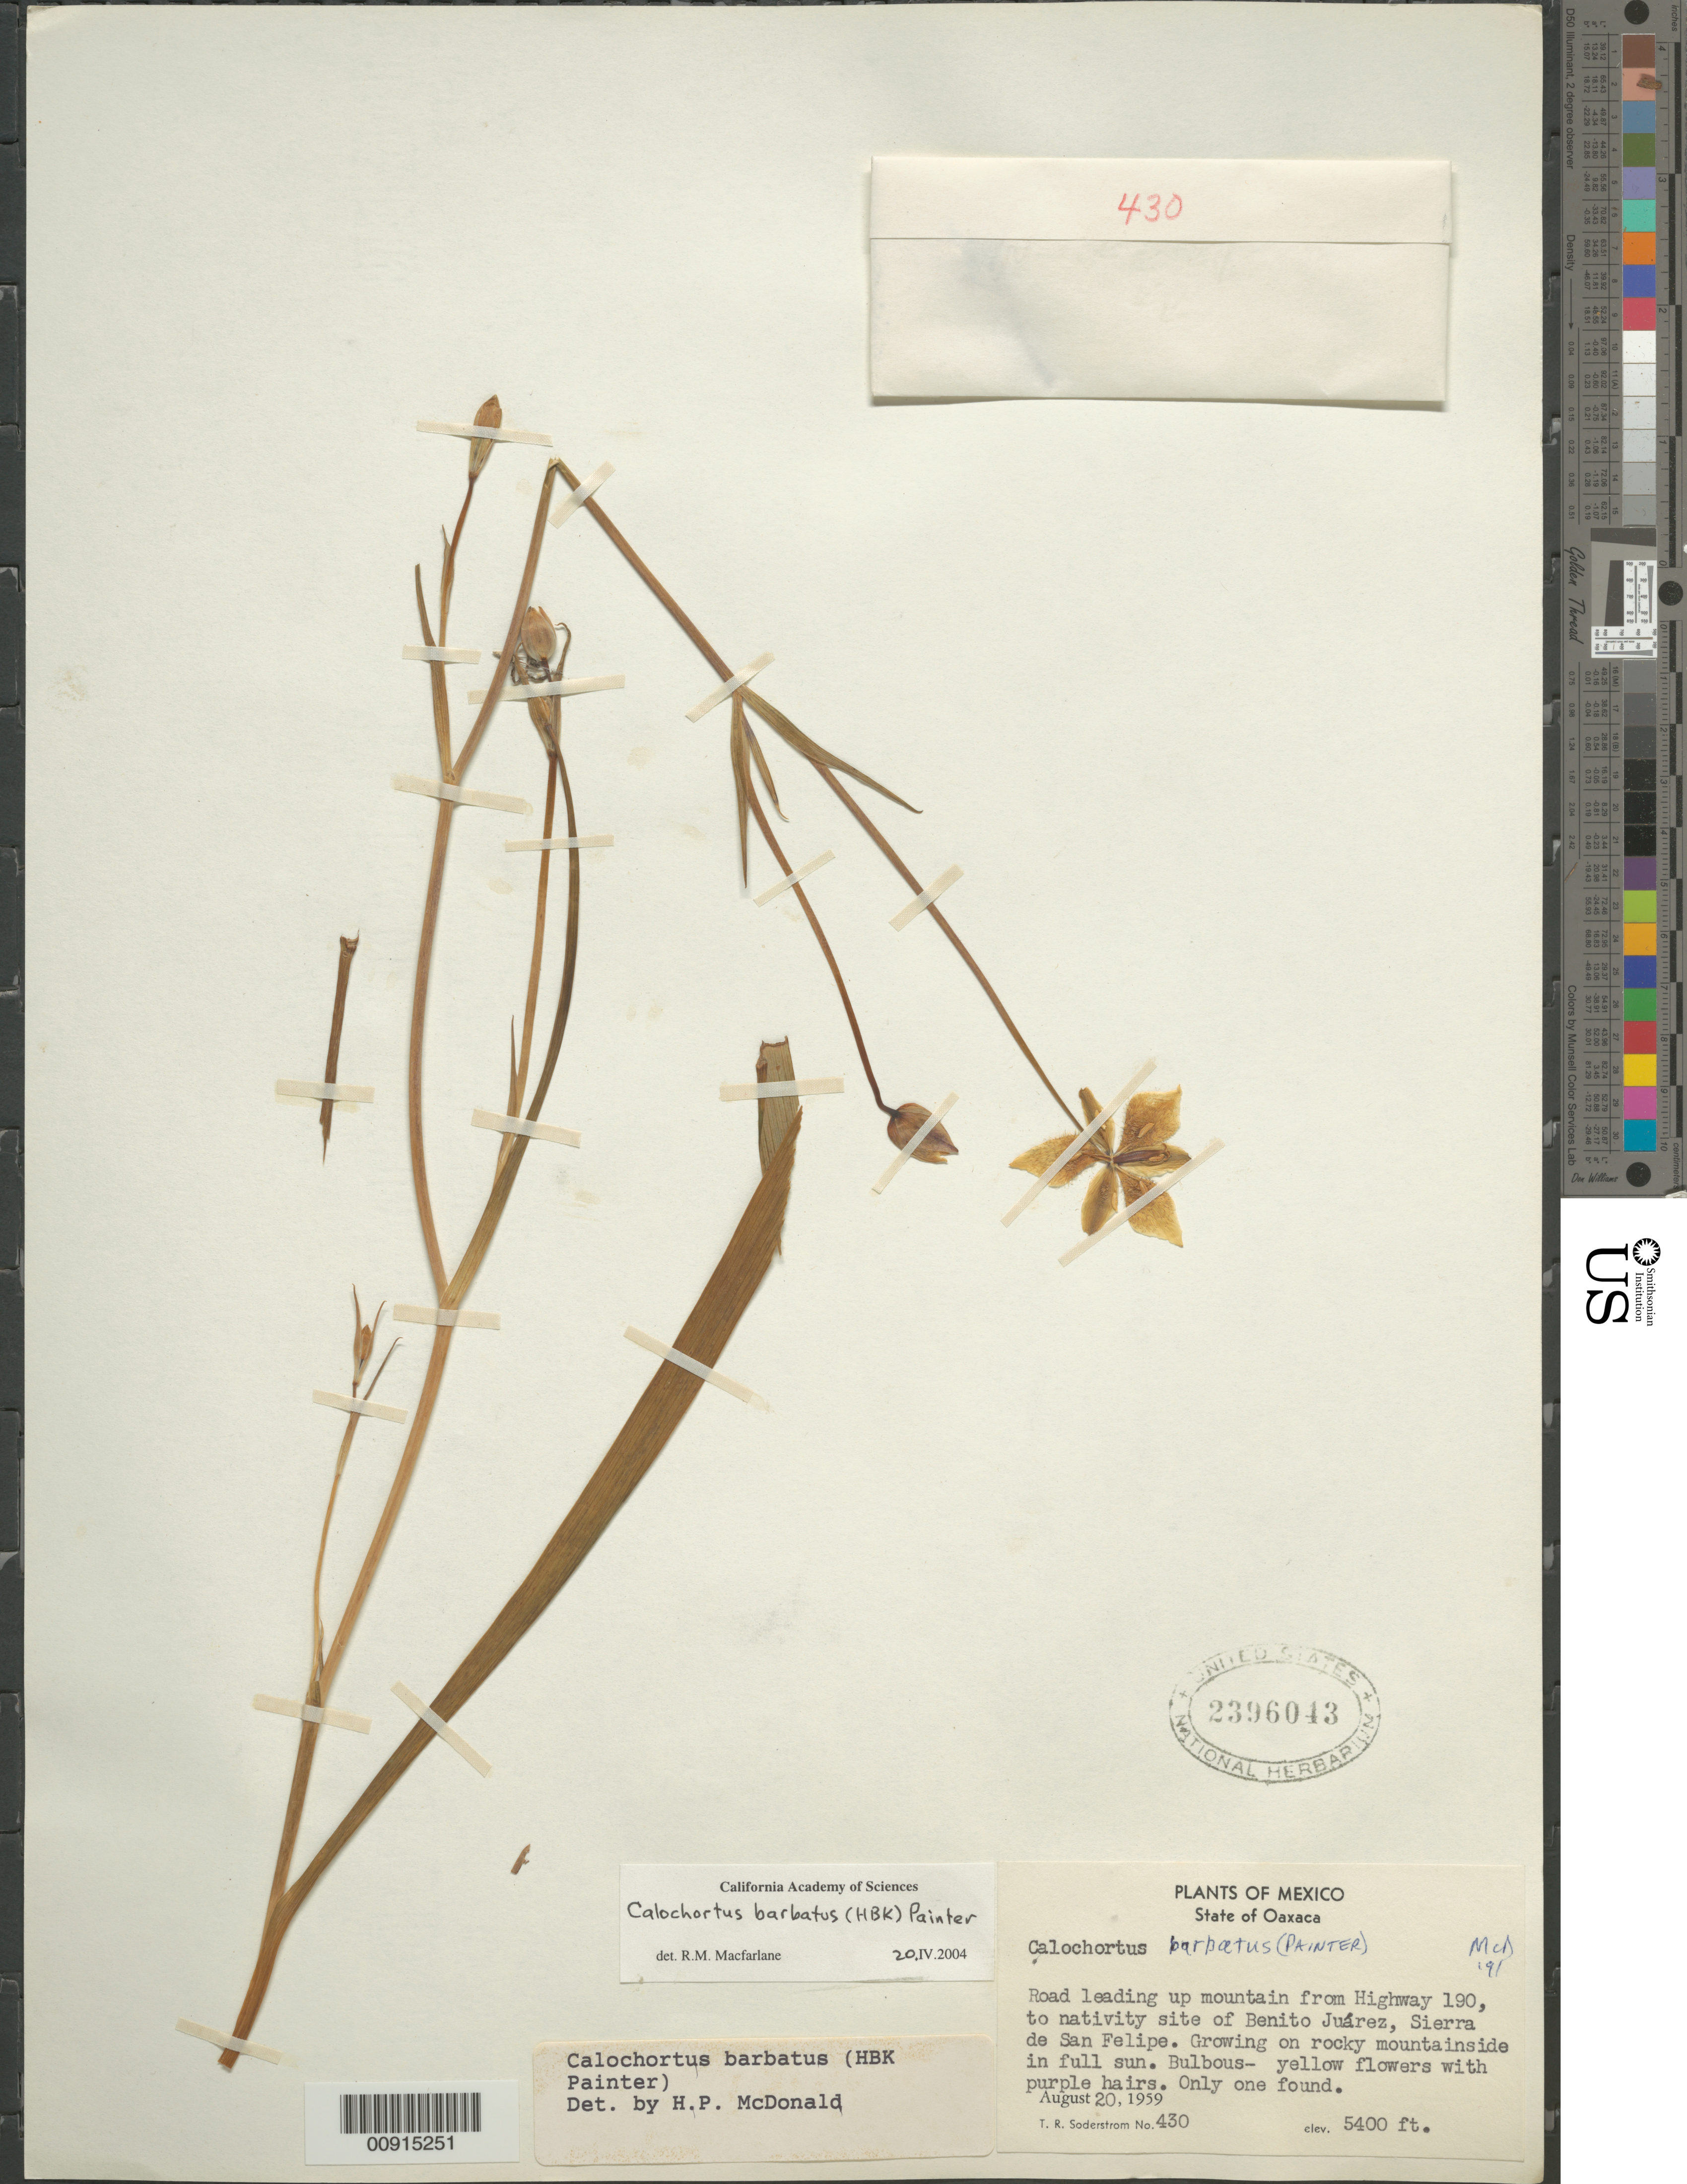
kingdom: Plantae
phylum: Tracheophyta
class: Liliopsida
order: Liliales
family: Liliaceae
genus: Calochortus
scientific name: Calochortus barbatus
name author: (Kunth) J.H. Painter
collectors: T. R. Soderstrom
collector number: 430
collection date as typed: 20 Aug 1959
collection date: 1959-08-20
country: Mexico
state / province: Oaxaca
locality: Oaxaca: Road leading up mountain from Highway 190, to nativity site of Benito Juárez, Sierra de San Felipe.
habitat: Growing on rocky mountainside in full sun.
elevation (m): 1646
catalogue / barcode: US 2396043